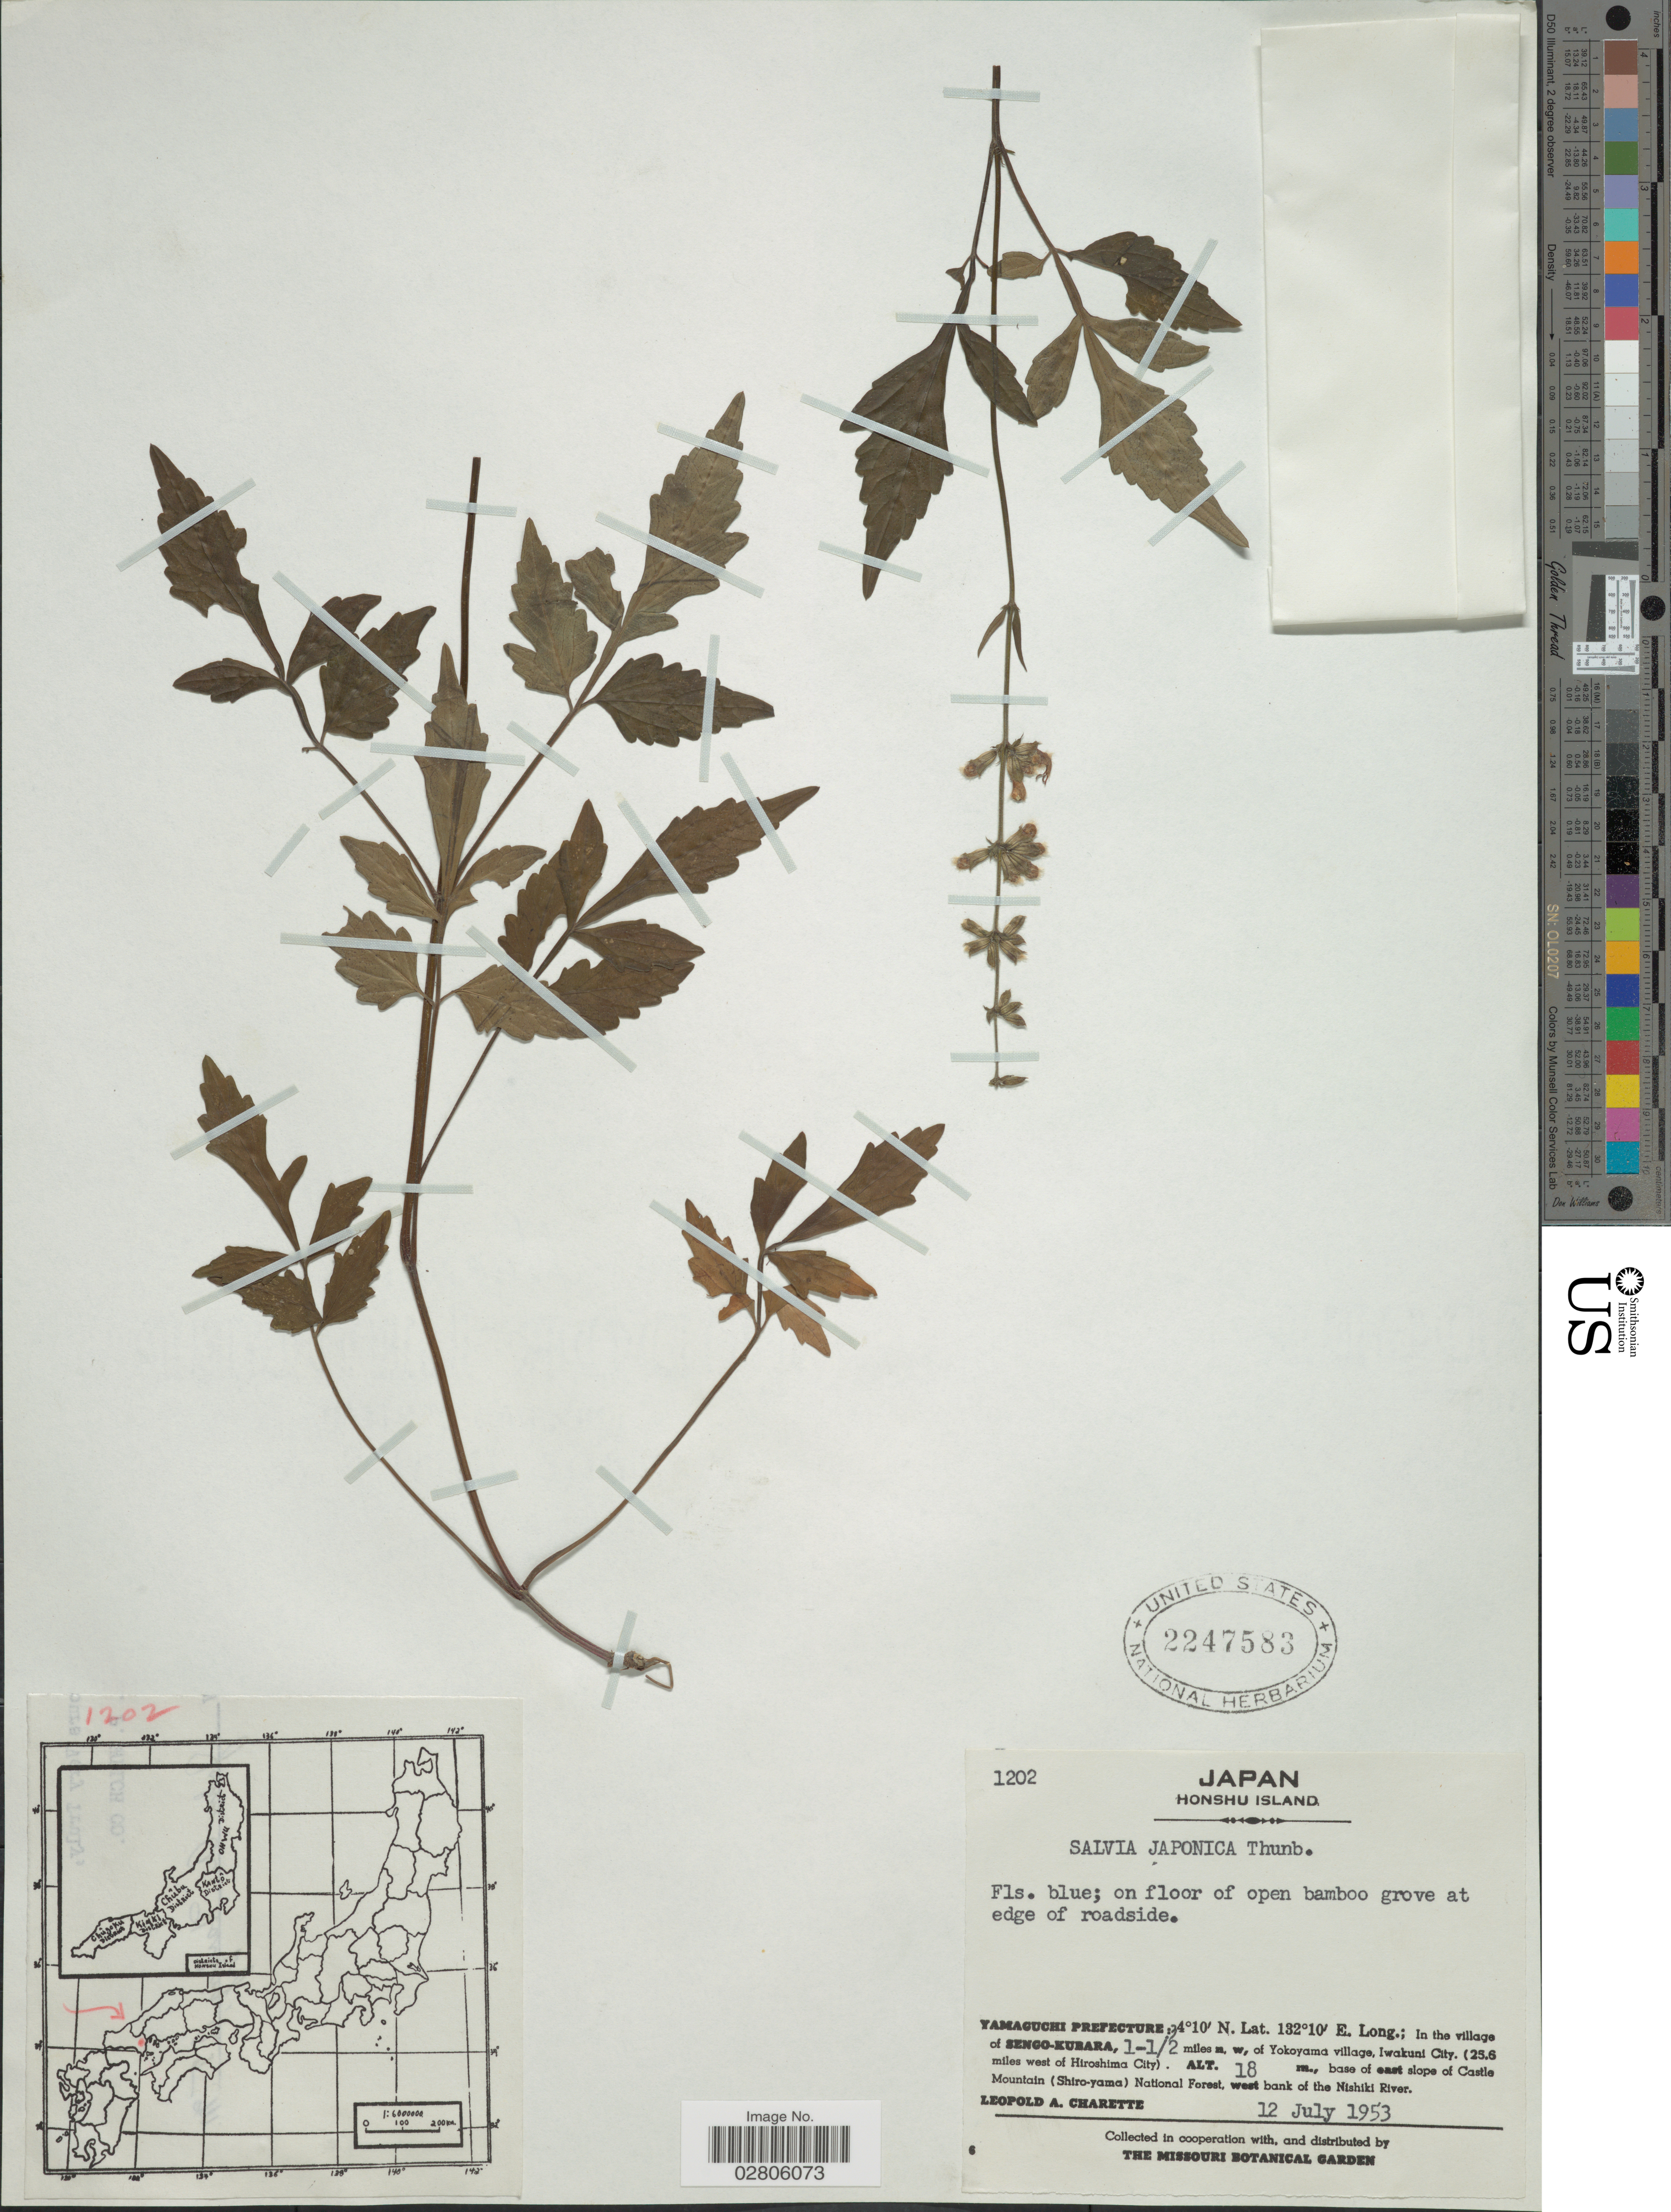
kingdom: Plantae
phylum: Tracheophyta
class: Magnoliopsida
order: Lamiales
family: Lamiaceae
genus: Salvia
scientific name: Salvia japonica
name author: Thunb.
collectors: L. A. Charette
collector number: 1202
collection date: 1953-07-12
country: Japan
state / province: Yamaguti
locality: Honshu Island, Yamaguchi Prefecture: In the village of Sengo-Kubara, 1-1/2 miles n.w. of Yokoyama village, Iwakuni City. (25.6 miles west of Hiroshima City), base of east slope of Castle Mountain (Shiro-yama) National Forest, west bank of the Nishiki River.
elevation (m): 18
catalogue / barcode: US 2247583